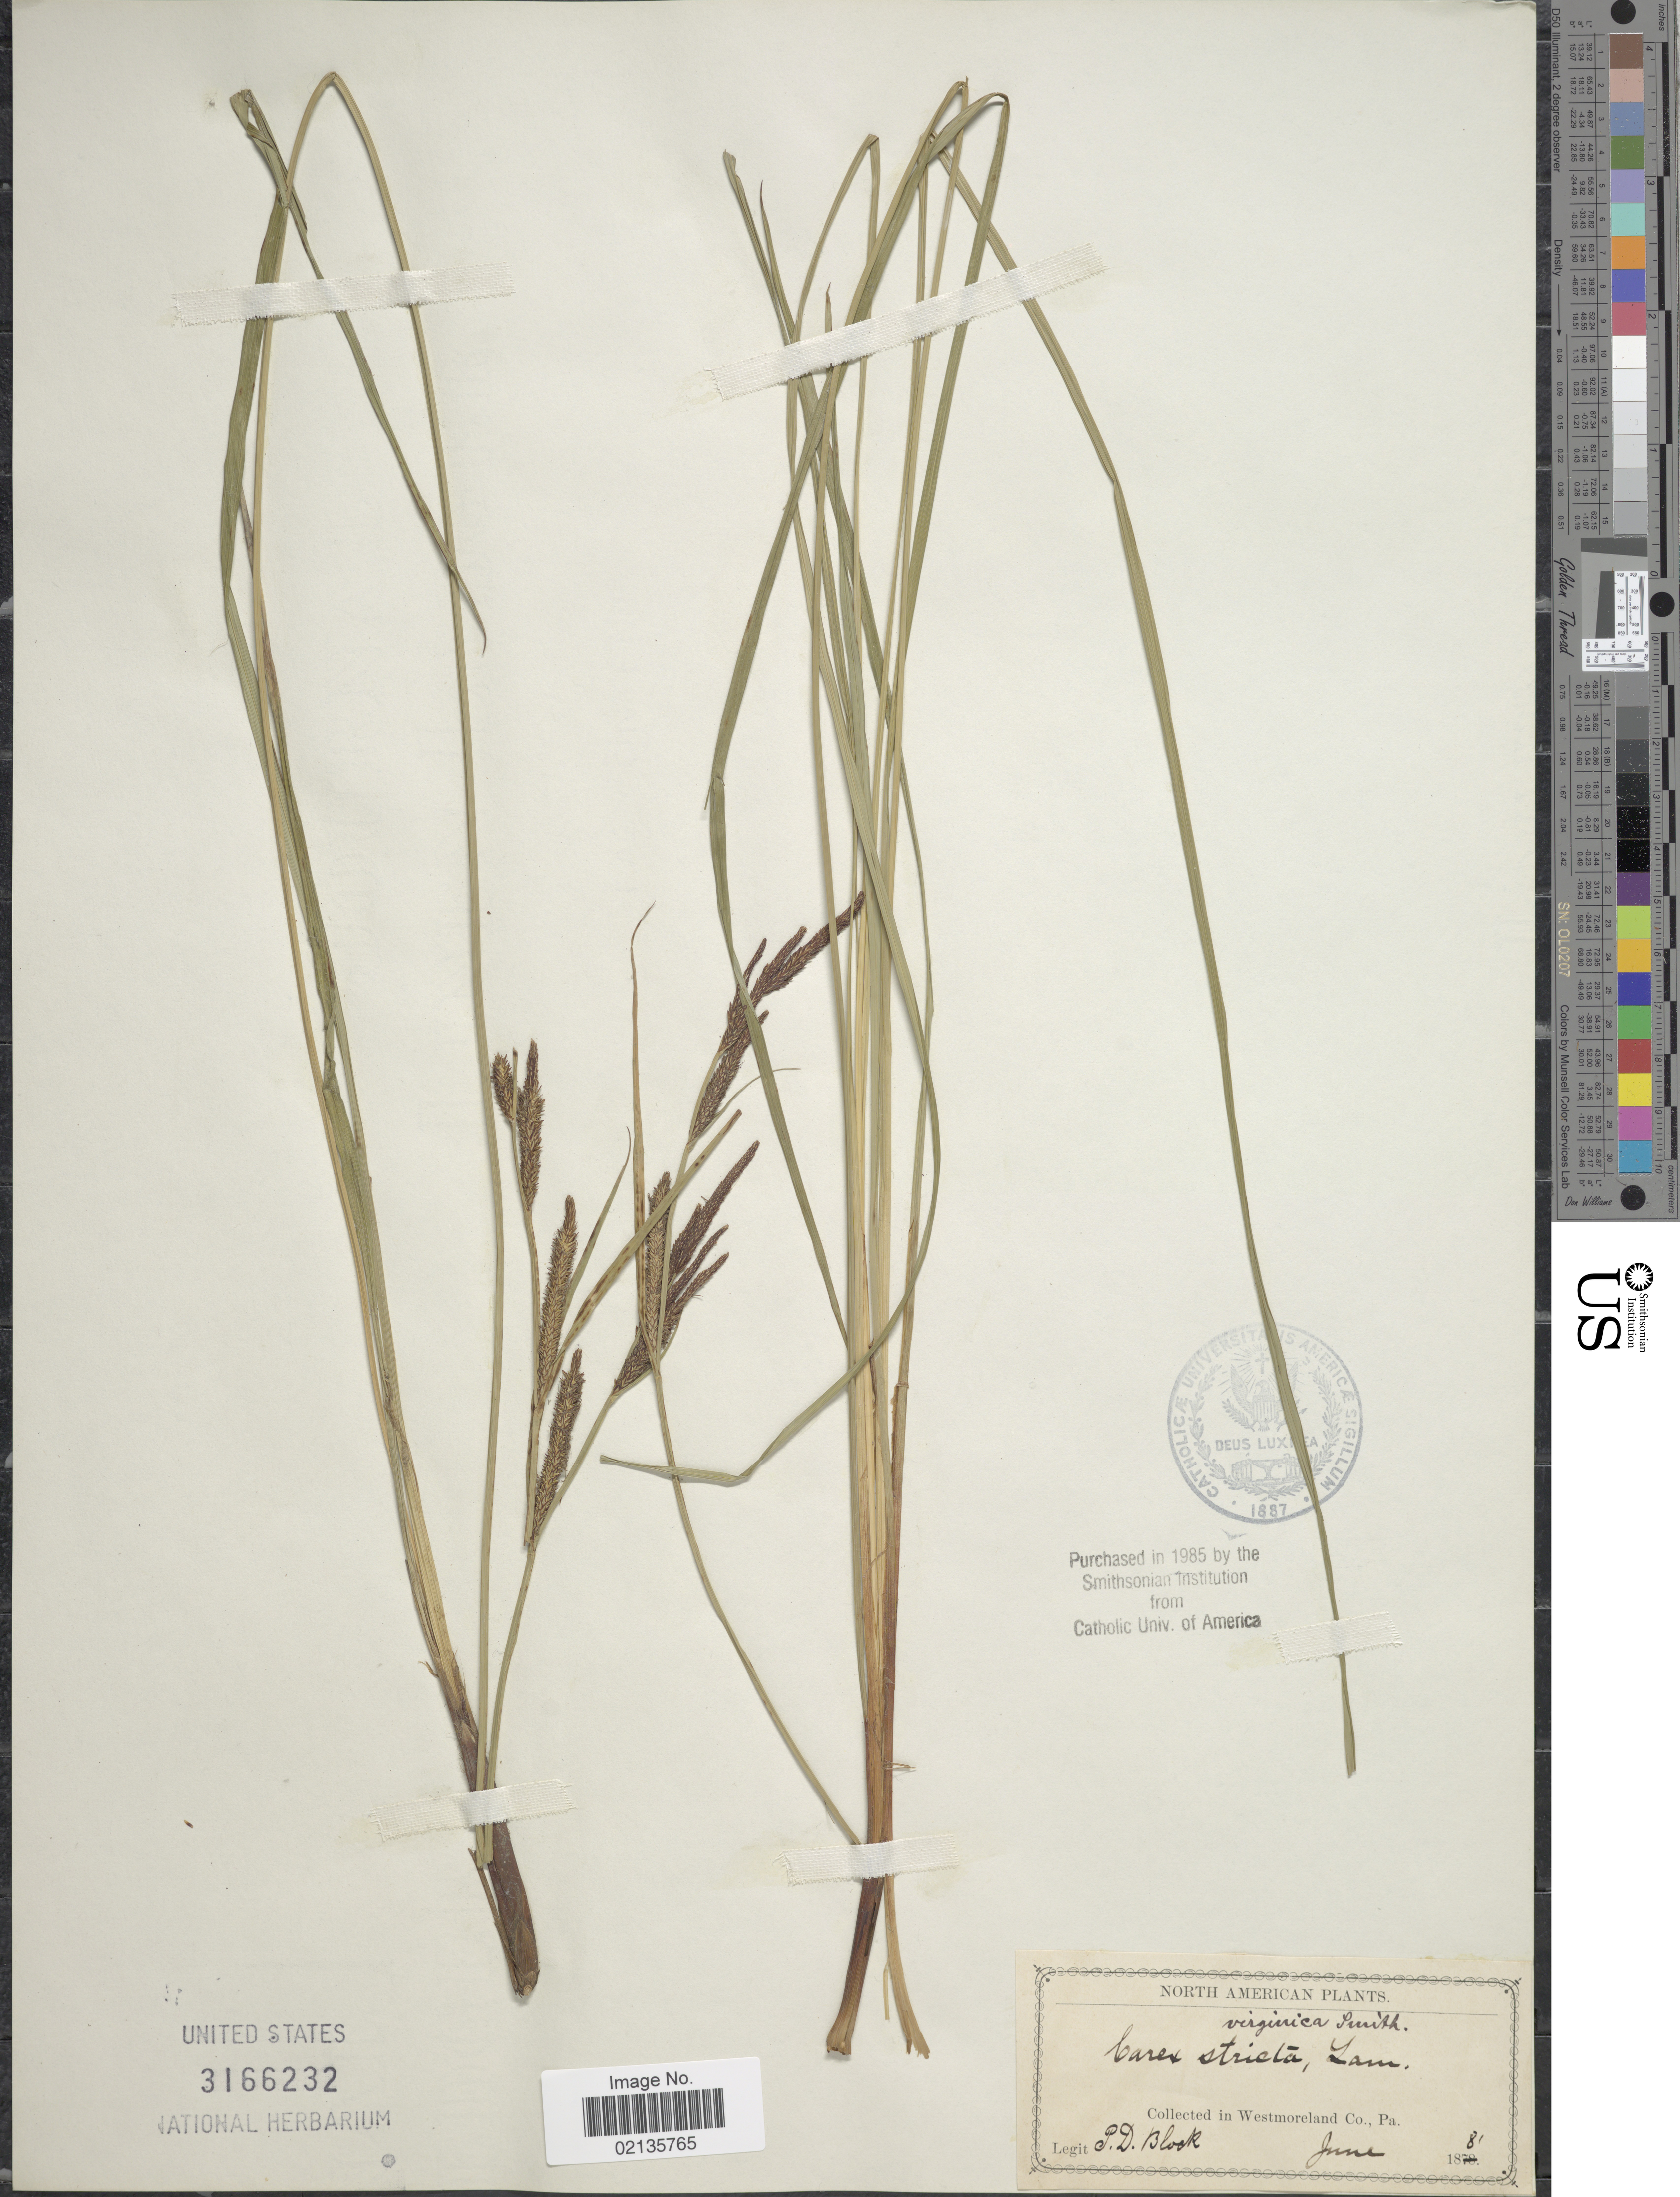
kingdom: Plantae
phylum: Tracheophyta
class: Liliopsida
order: Poales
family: Cyperaceae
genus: Carex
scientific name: Carex stricta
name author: Lam.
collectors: P. De Block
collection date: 1881-06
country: United States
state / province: Pennsylvania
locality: Westmoreland Co. Pa.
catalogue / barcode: US 3166232